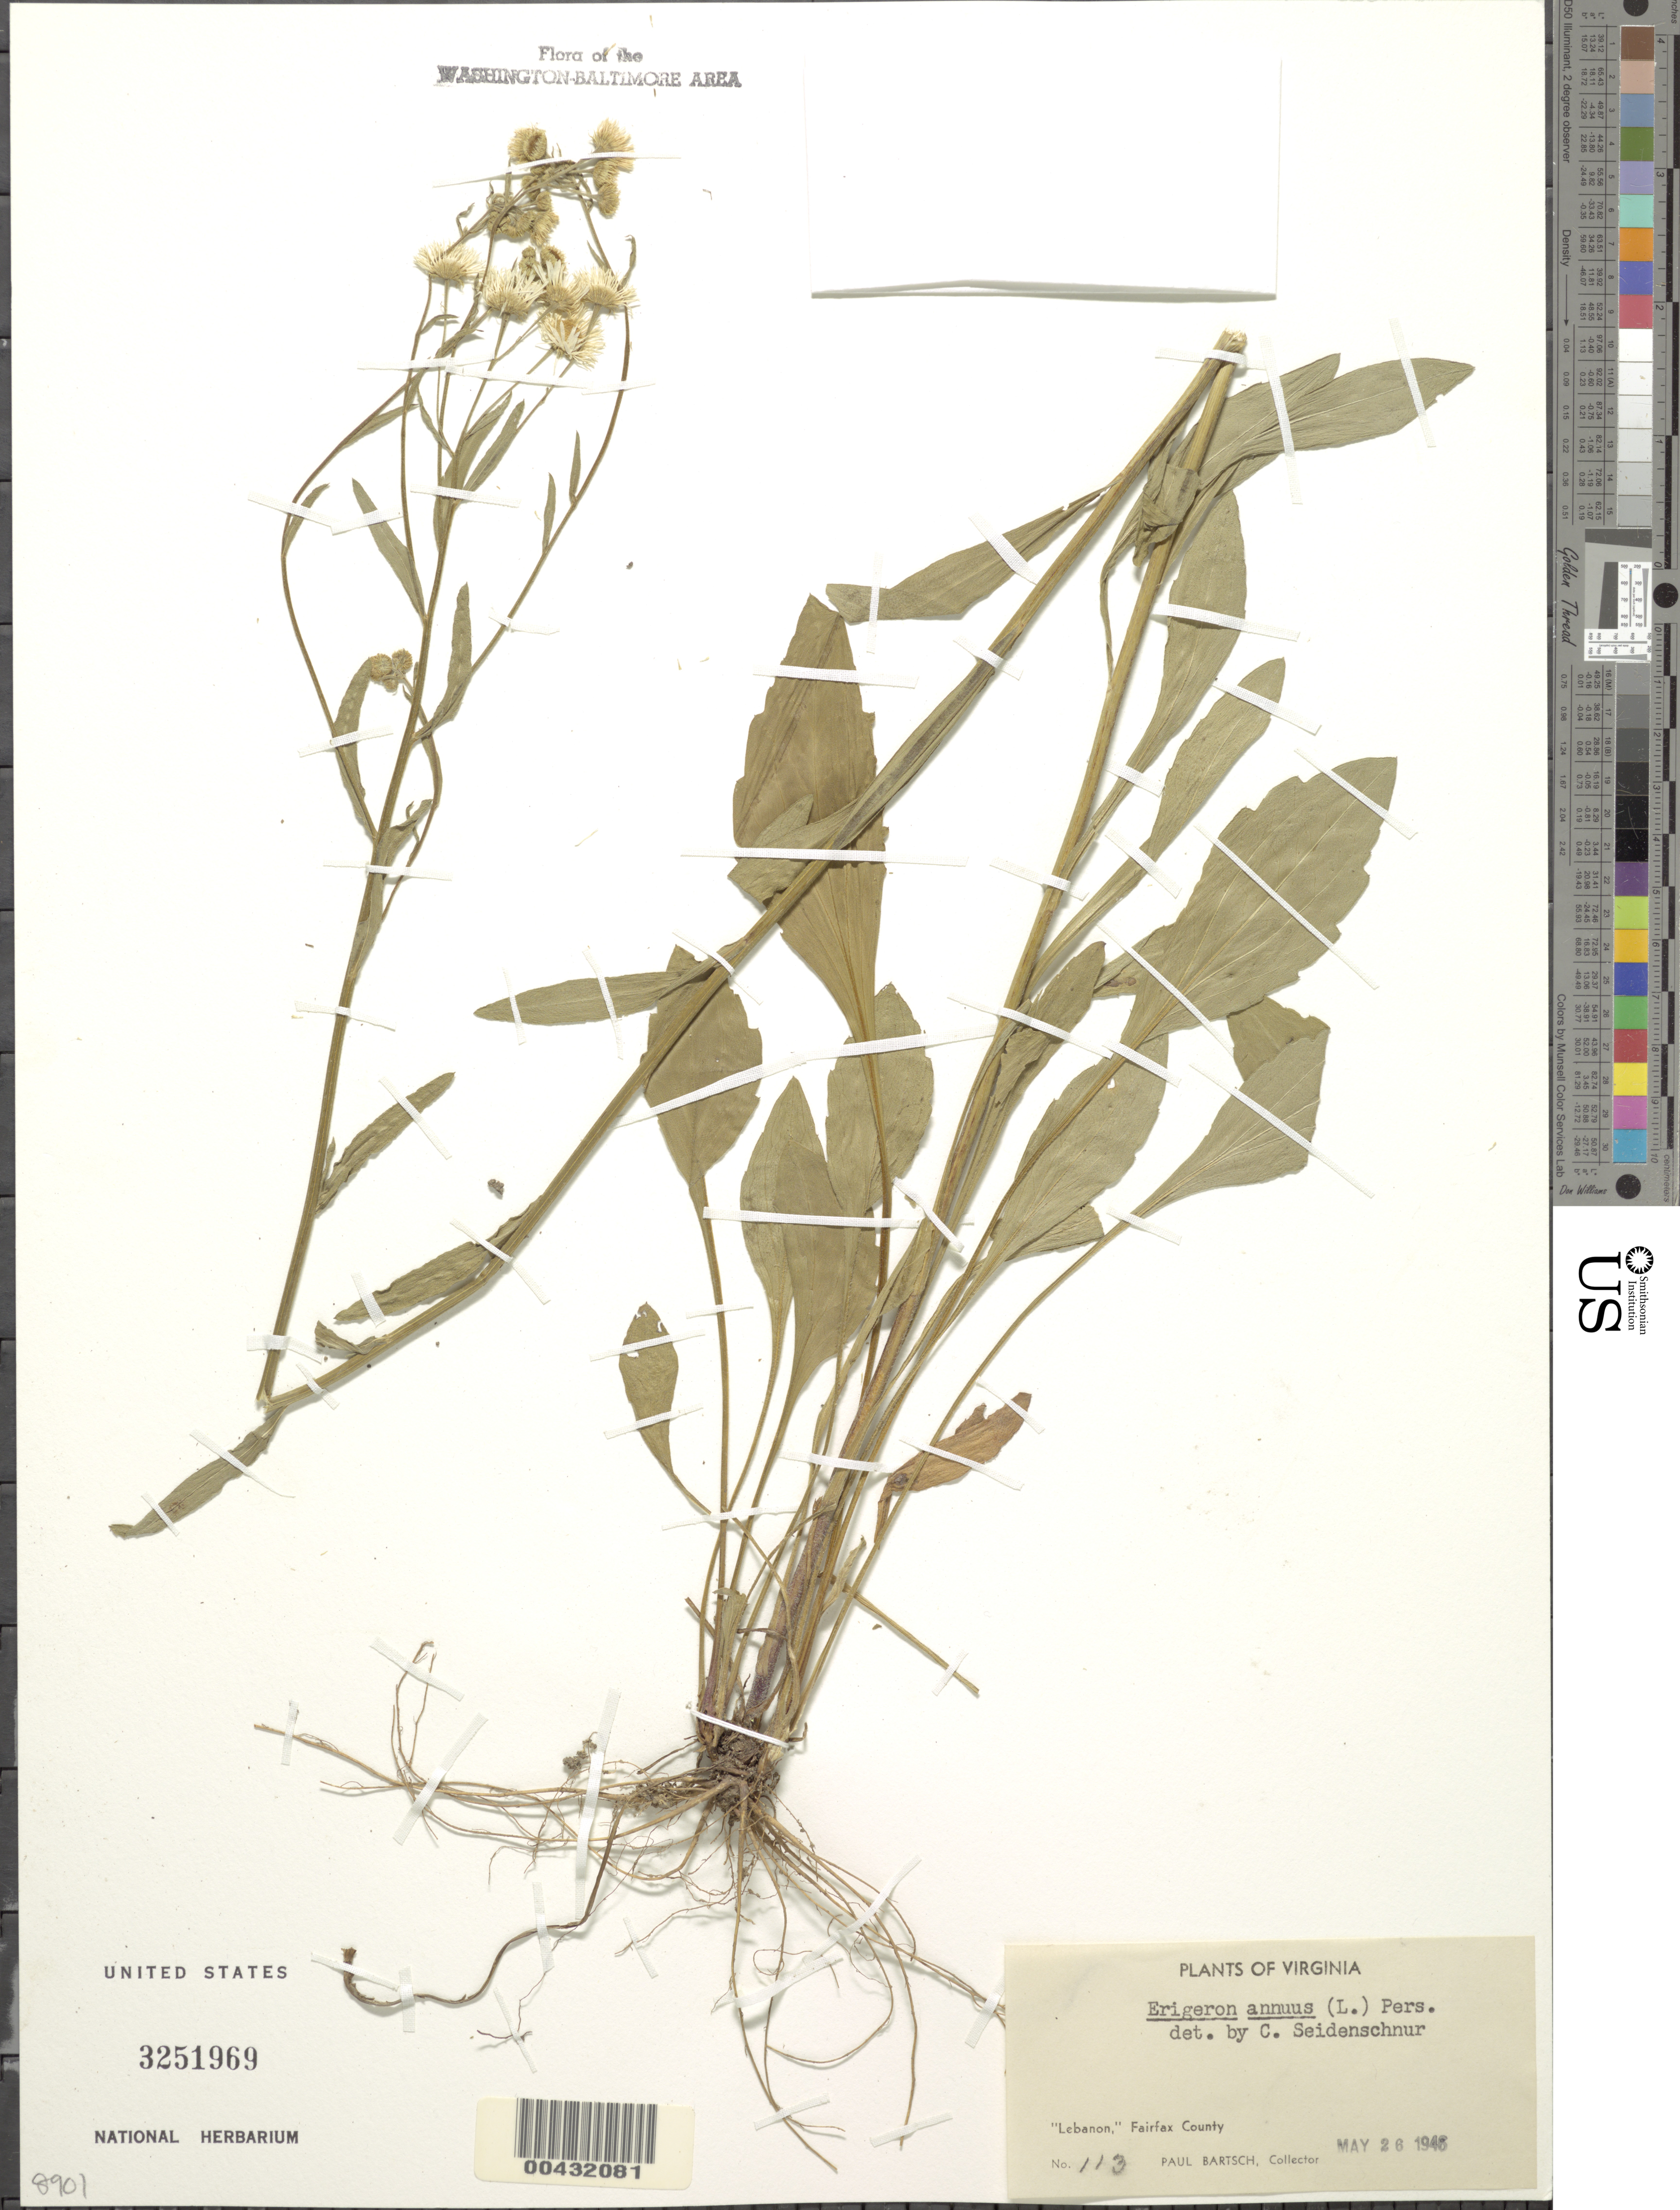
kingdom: Plantae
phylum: Tracheophyta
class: Magnoliopsida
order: Asterales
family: Asteraceae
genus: Erigeron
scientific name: Erigeron annuus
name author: (L.) Pers.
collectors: P. Bartsch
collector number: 113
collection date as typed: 26 May 1946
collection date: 1946-05-26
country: United States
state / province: Virginia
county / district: Fairfax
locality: Lebanon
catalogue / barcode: US 3251969